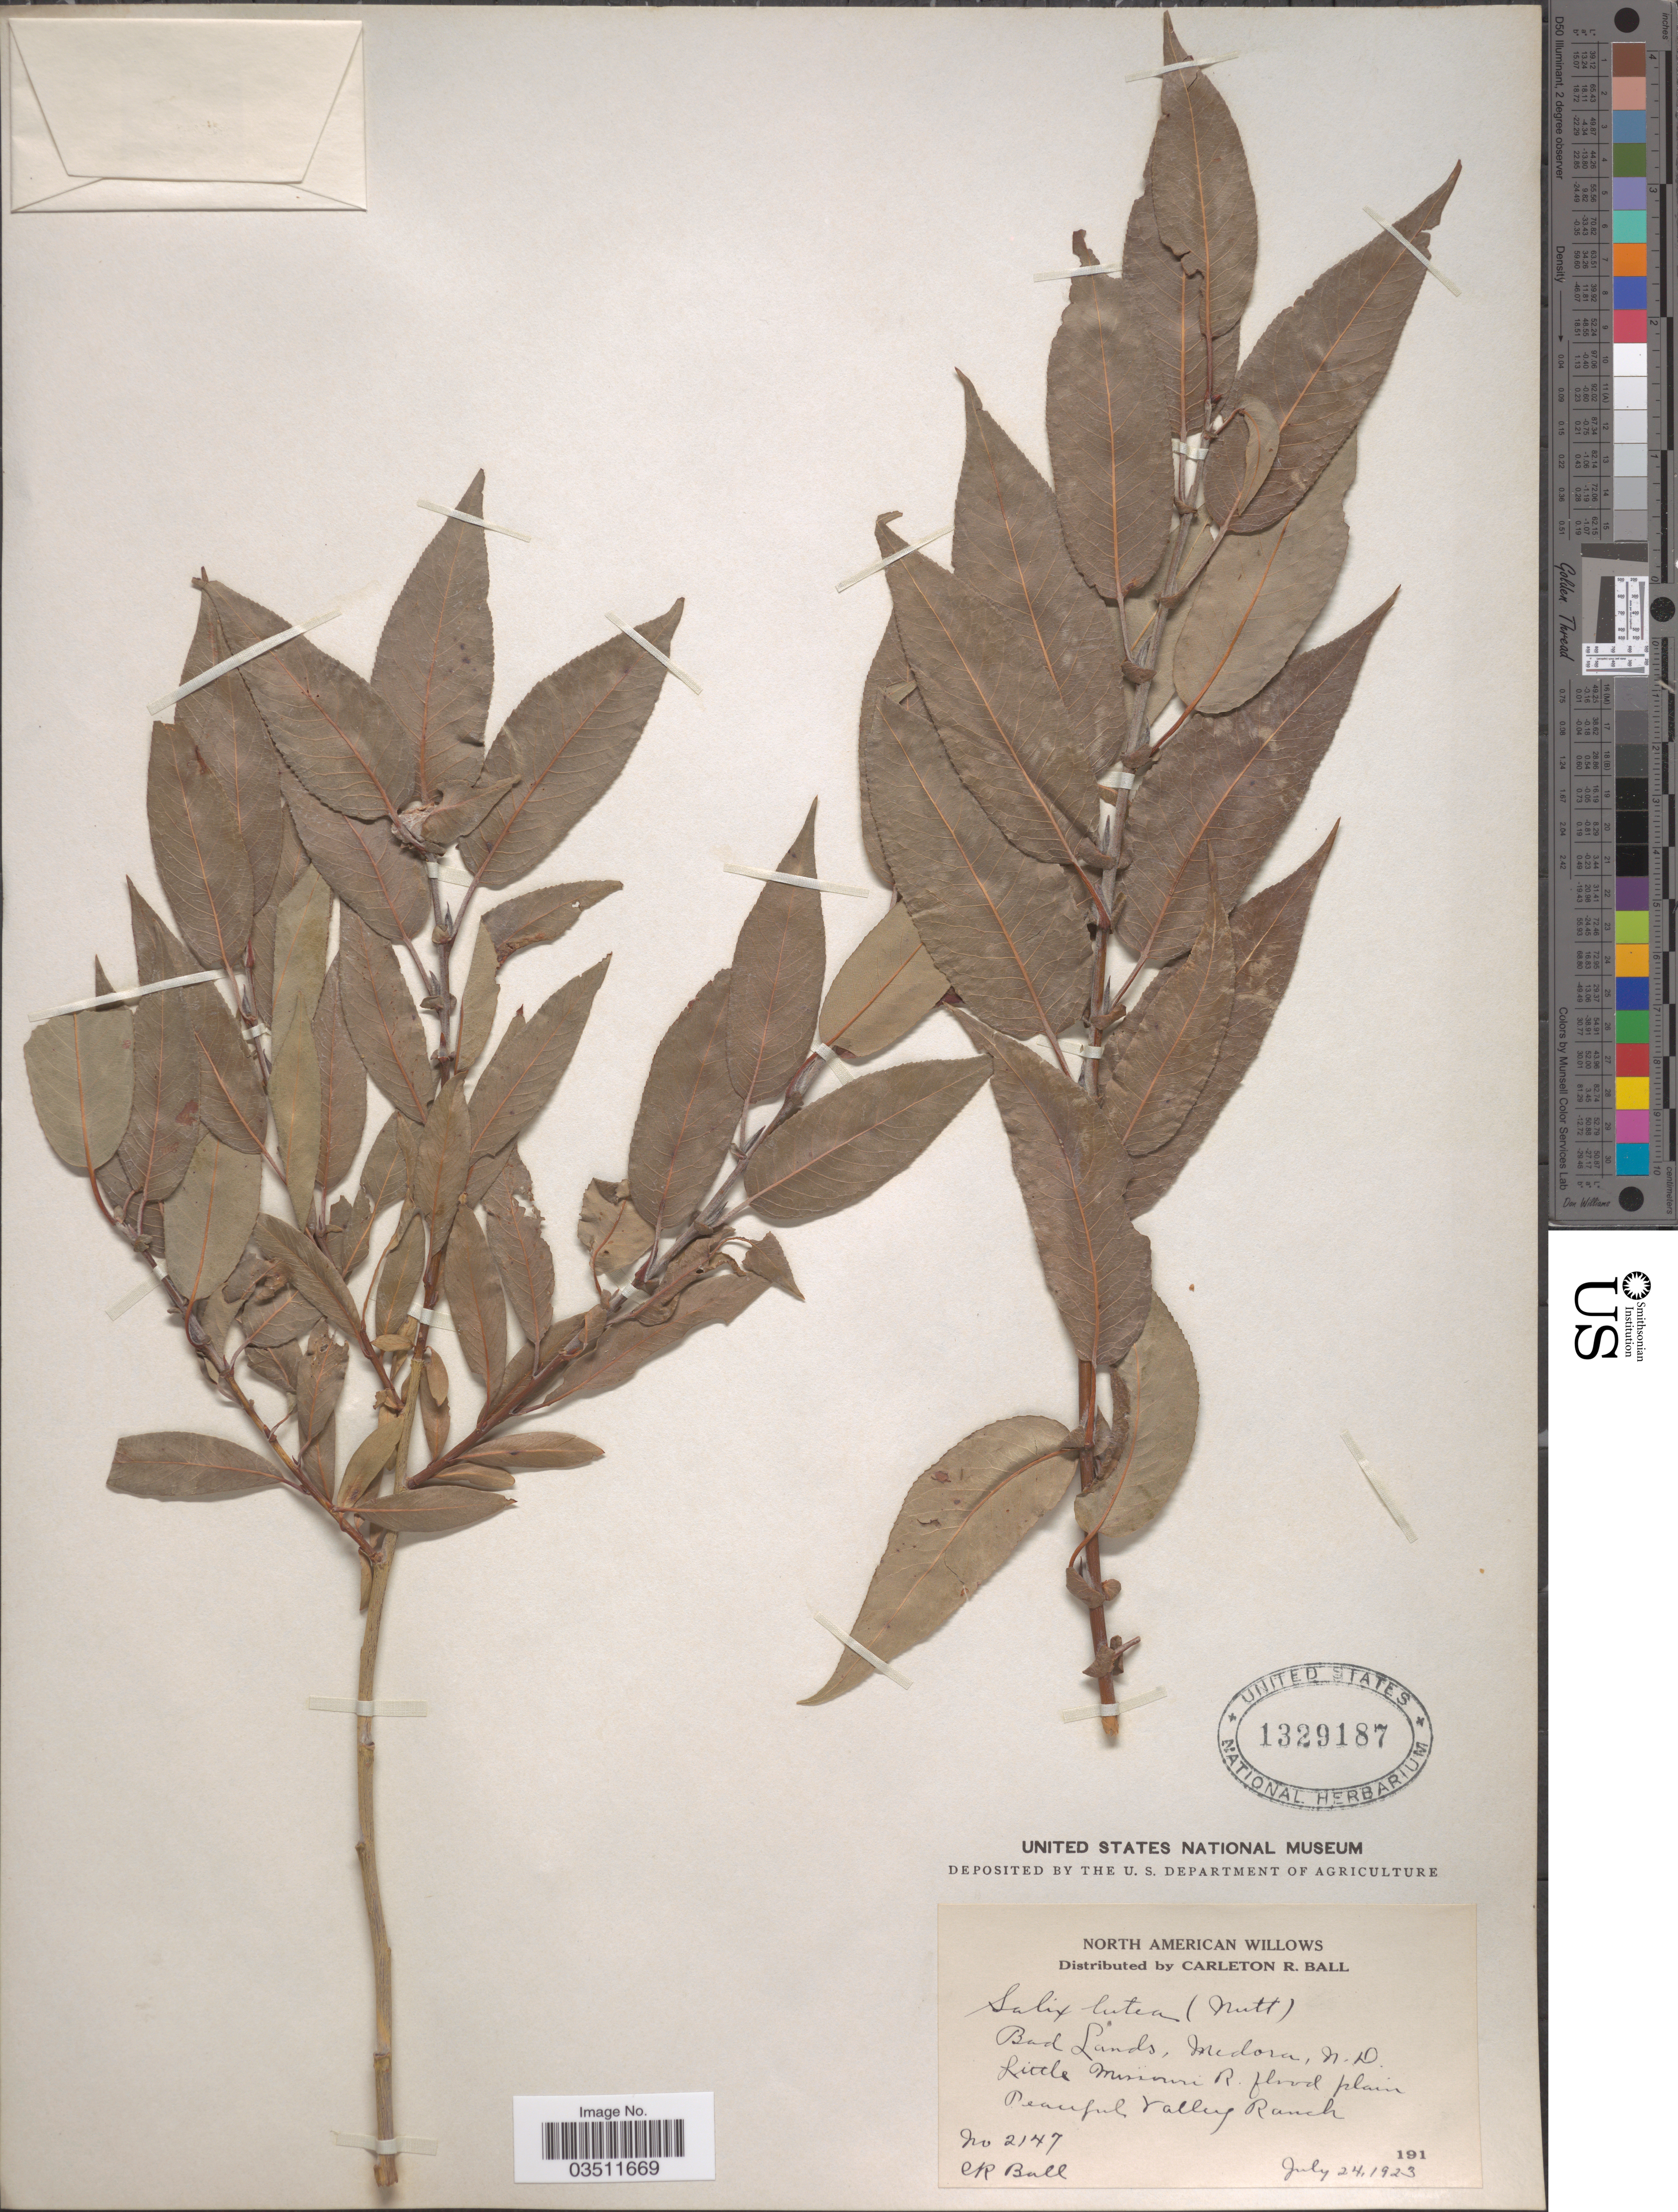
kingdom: Plantae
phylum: Tracheophyta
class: Magnoliopsida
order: Malpighiales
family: Salicaceae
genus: Salix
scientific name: Salix lutea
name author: Nutt.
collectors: C. R. Ball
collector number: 2147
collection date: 1923-07-24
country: United States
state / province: North Dakota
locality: Bad Lands, Medora. Little Missouri R. flood plain. Peaceful Valley Ranch.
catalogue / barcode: US 1329187